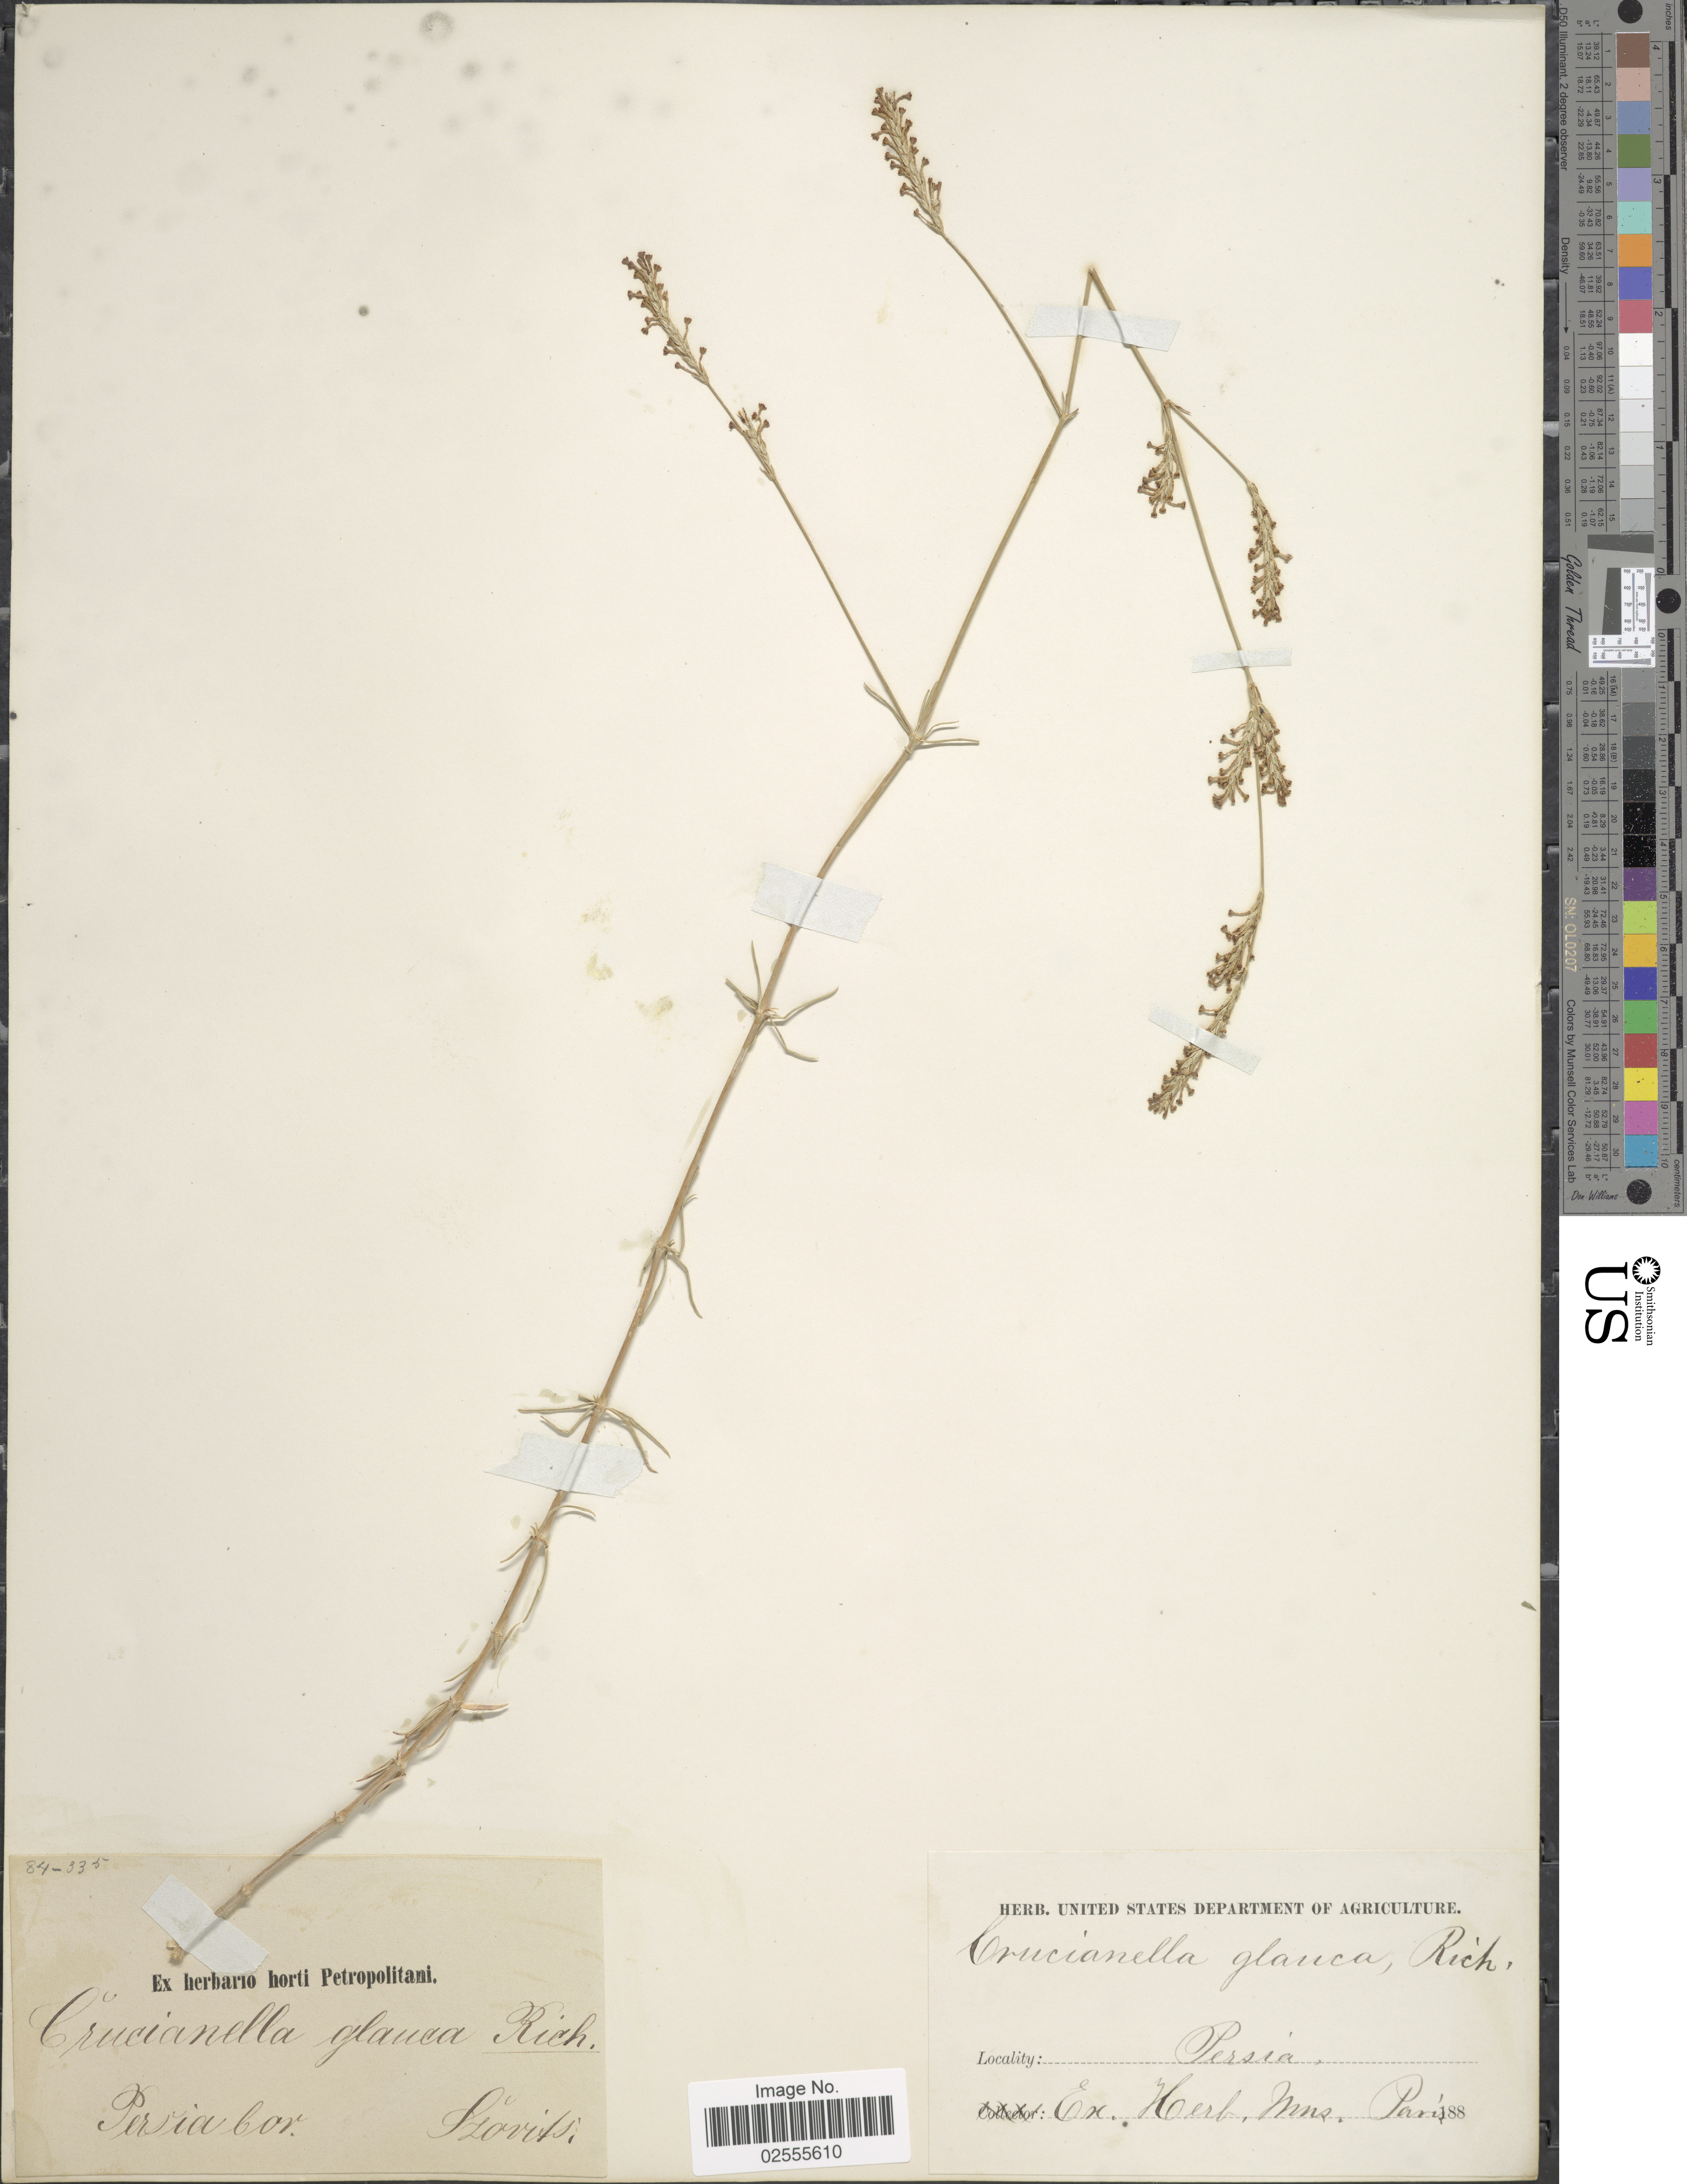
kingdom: Plantae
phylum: Tracheophyta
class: Magnoliopsida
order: Gentianales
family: Rubiaceae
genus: Crucianella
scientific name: Crucianella gilanica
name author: Trin.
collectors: Szovits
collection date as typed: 188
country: Iran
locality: Persia bor., Persia.